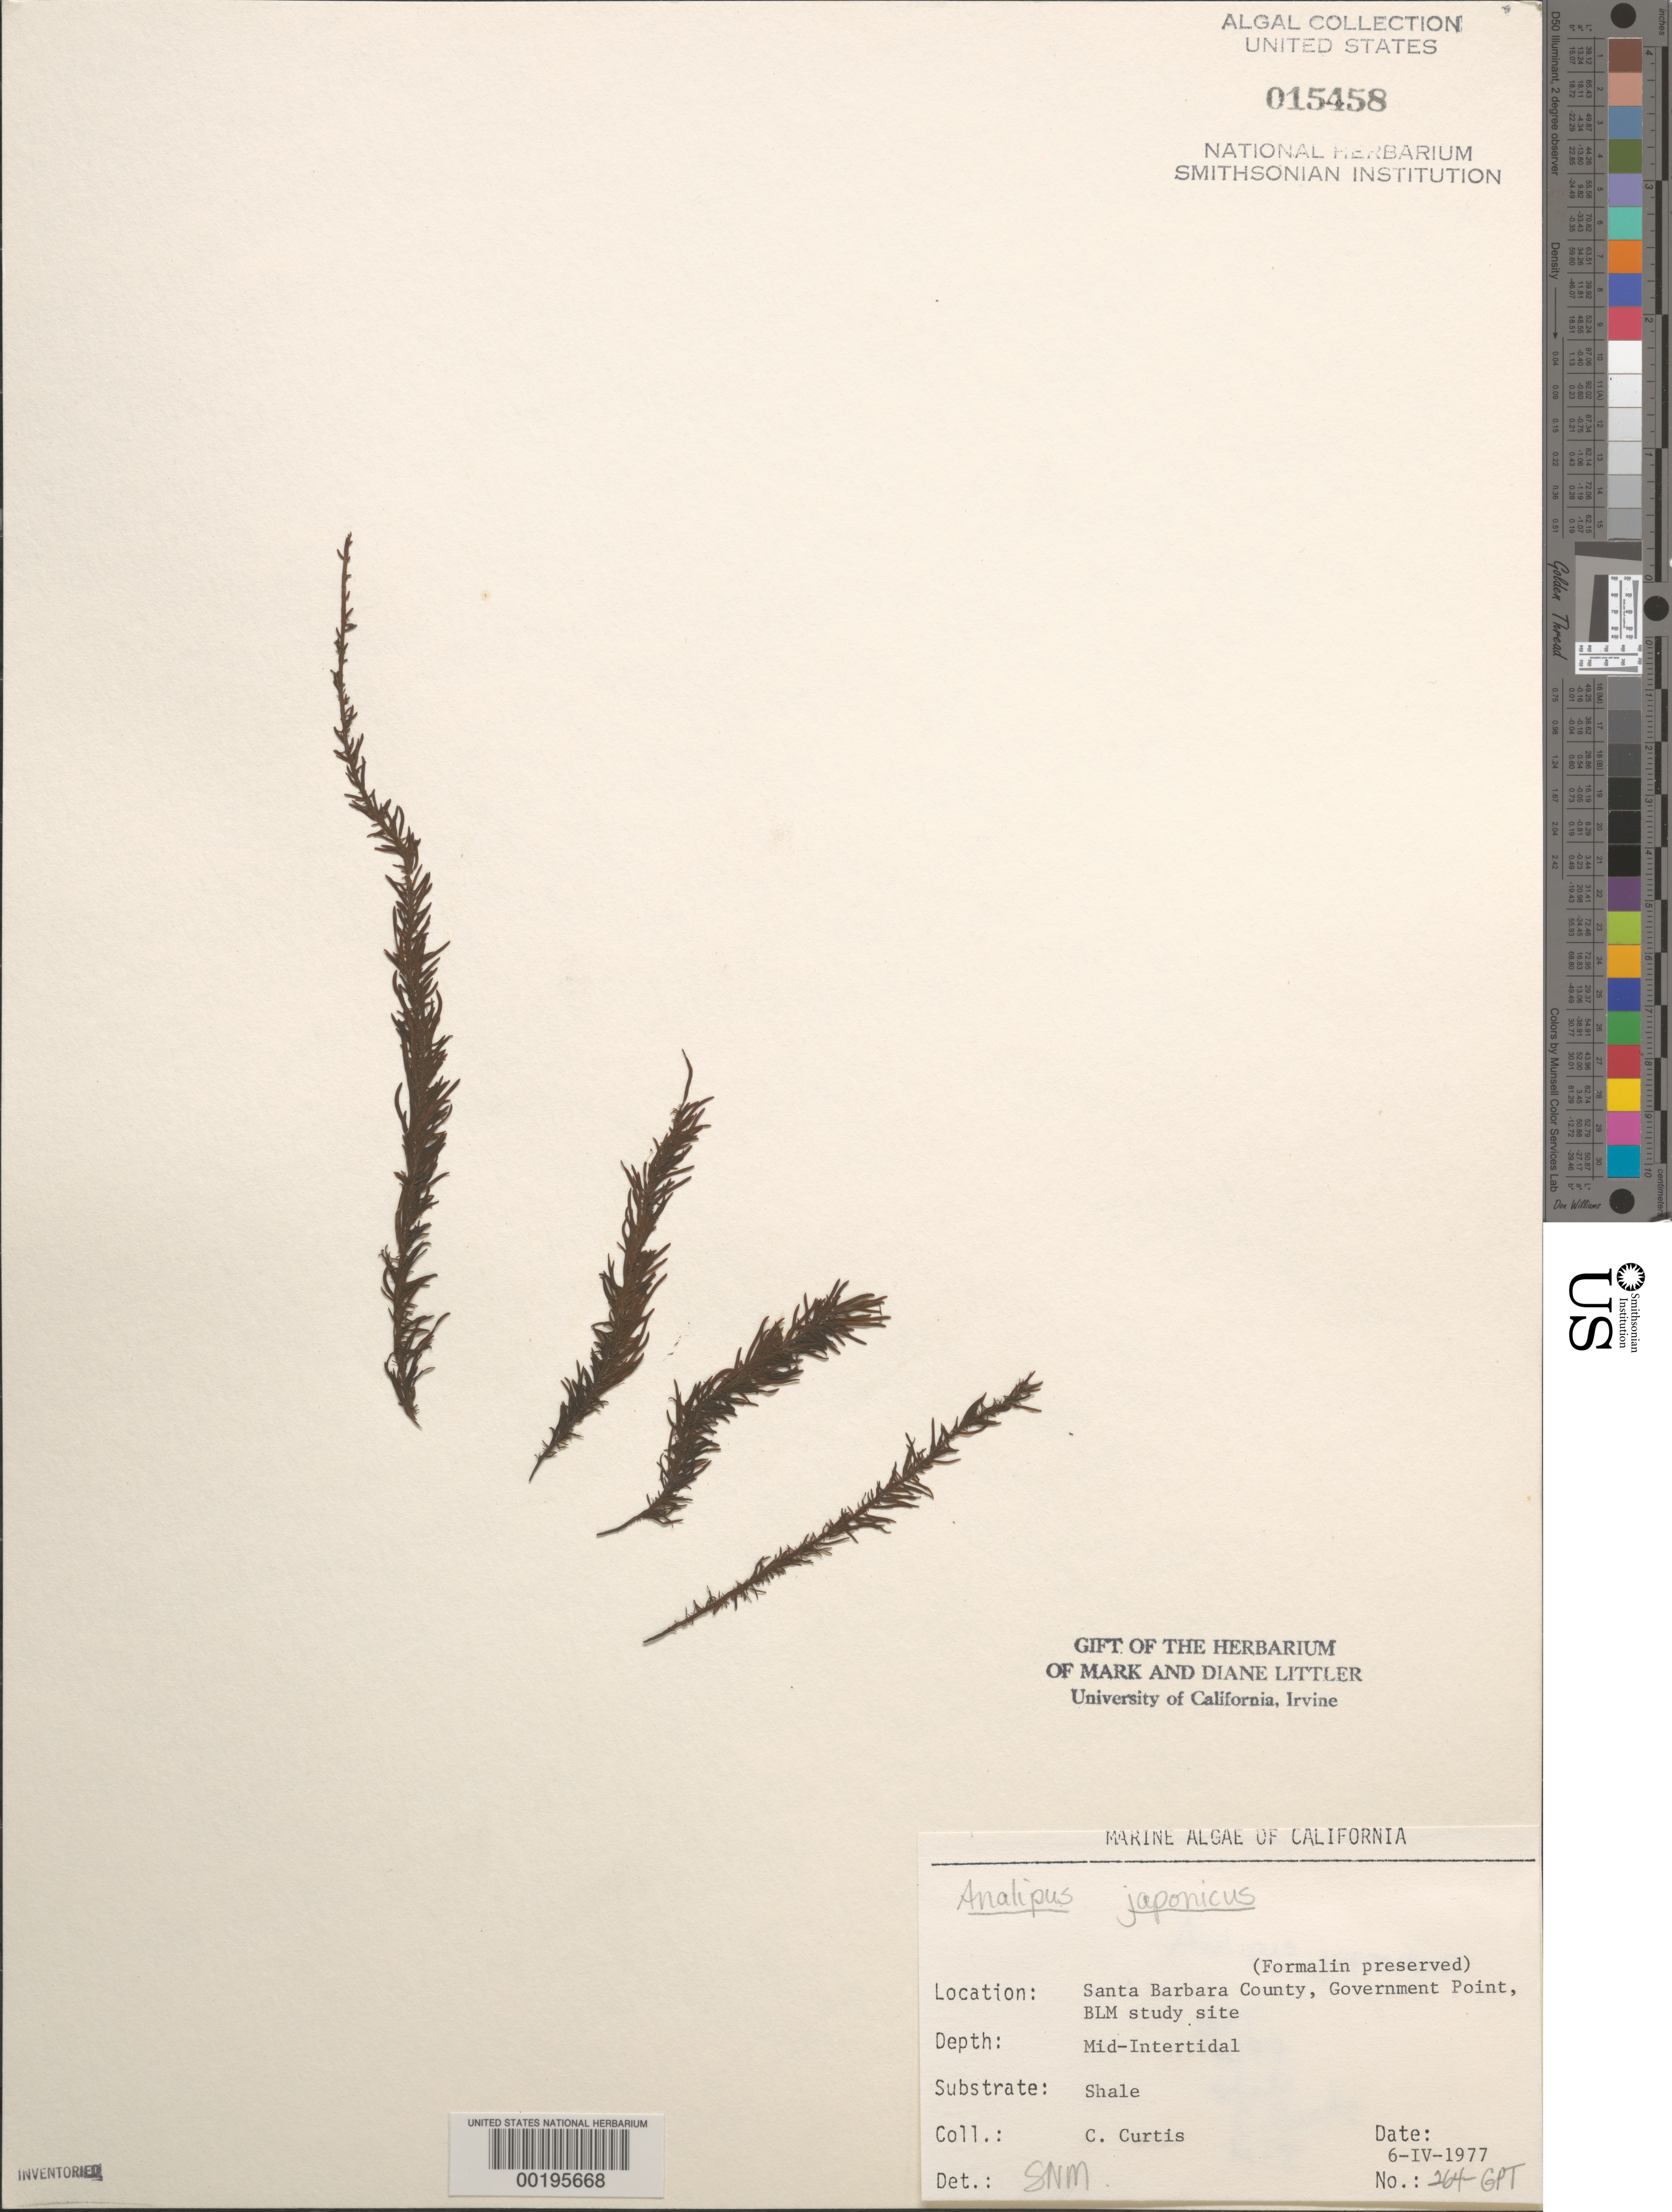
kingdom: Chromista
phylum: Ochrophyta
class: Phaeophyceae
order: Ectocarpales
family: Chordariaceae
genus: Analipus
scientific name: Analipus japonicus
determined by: Murray, S. N.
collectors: C. Curtis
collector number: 264-gpt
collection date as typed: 06 Apr 1977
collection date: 1977-04-06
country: United States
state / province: California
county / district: Santa Barbara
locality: Government Point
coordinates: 34 26'31"N, 120 24'06"W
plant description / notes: BLM-SOCALBIGHT Rocky Intertidal Survey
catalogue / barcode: US 15458